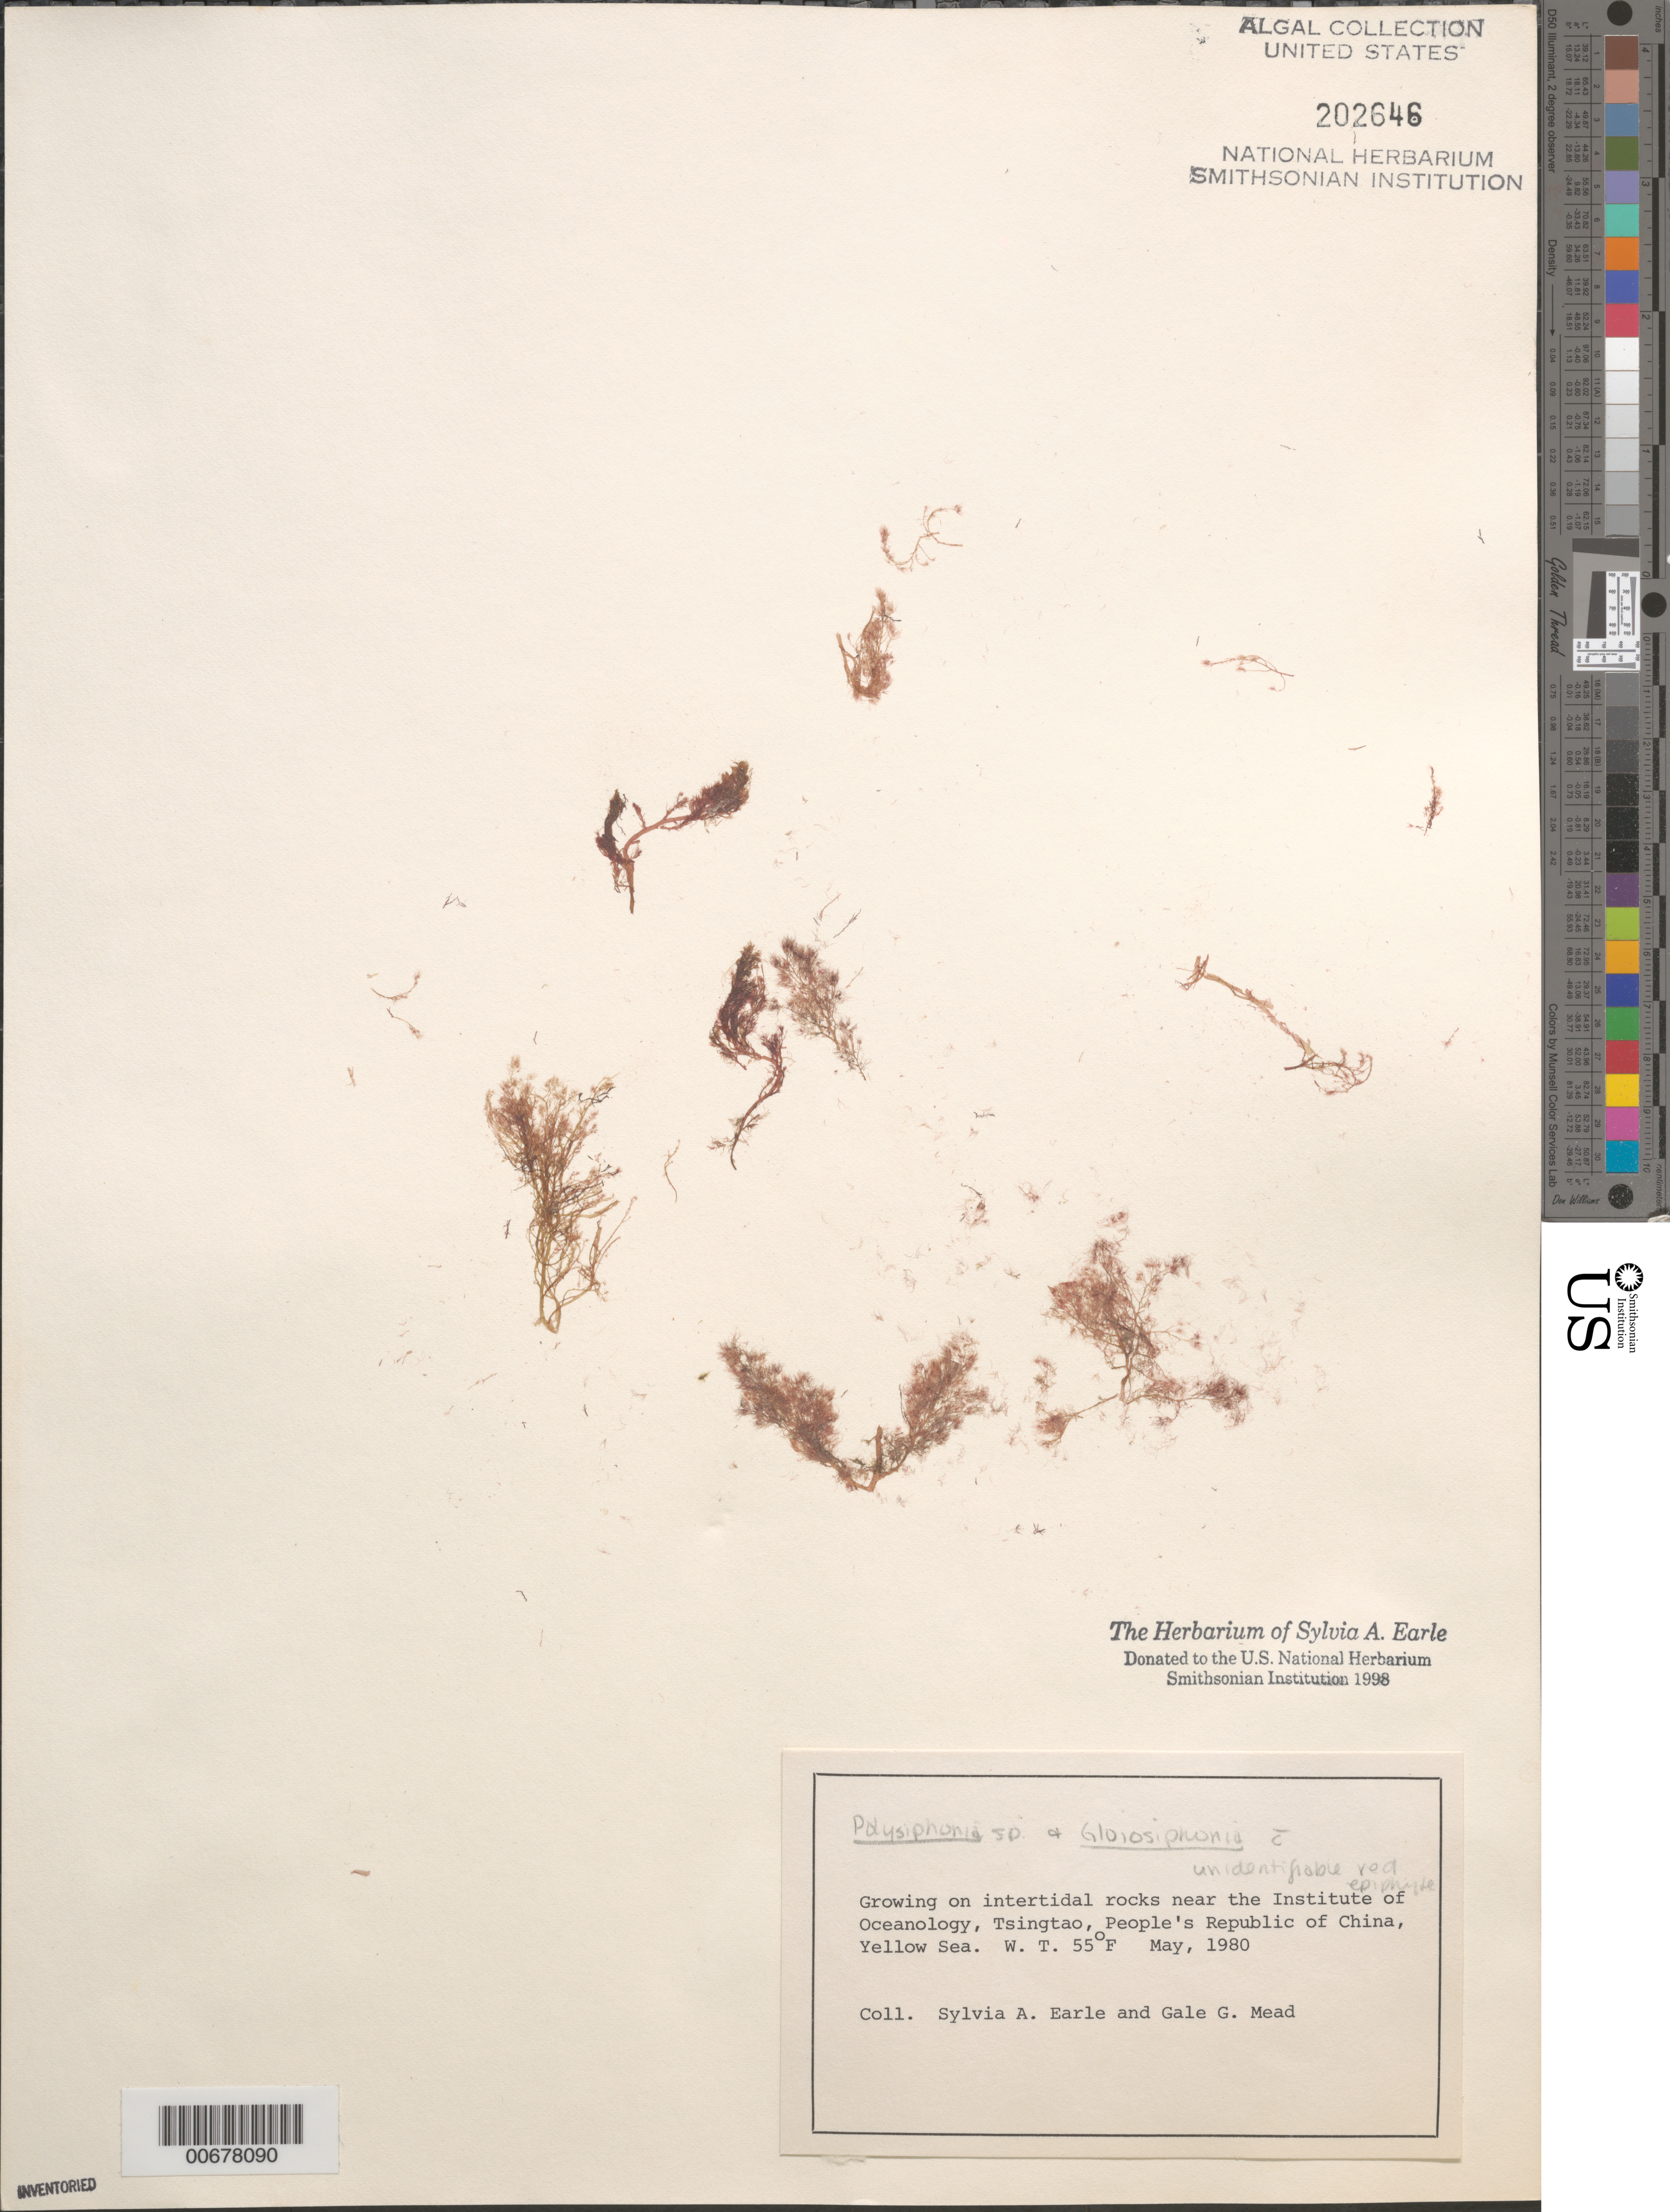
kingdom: Plantae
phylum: Rhodophyta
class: Florideophyceae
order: Ceramiales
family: Rhodomelaceae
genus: Polysiphonia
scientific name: Polysiphonia sp.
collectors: S. A. Earle & G. Mead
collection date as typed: May 1980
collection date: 1980-05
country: China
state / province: Shandong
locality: Qingdau (Tsingtao), Institute of Oceanology beach, Yellow Sea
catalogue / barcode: US 202646